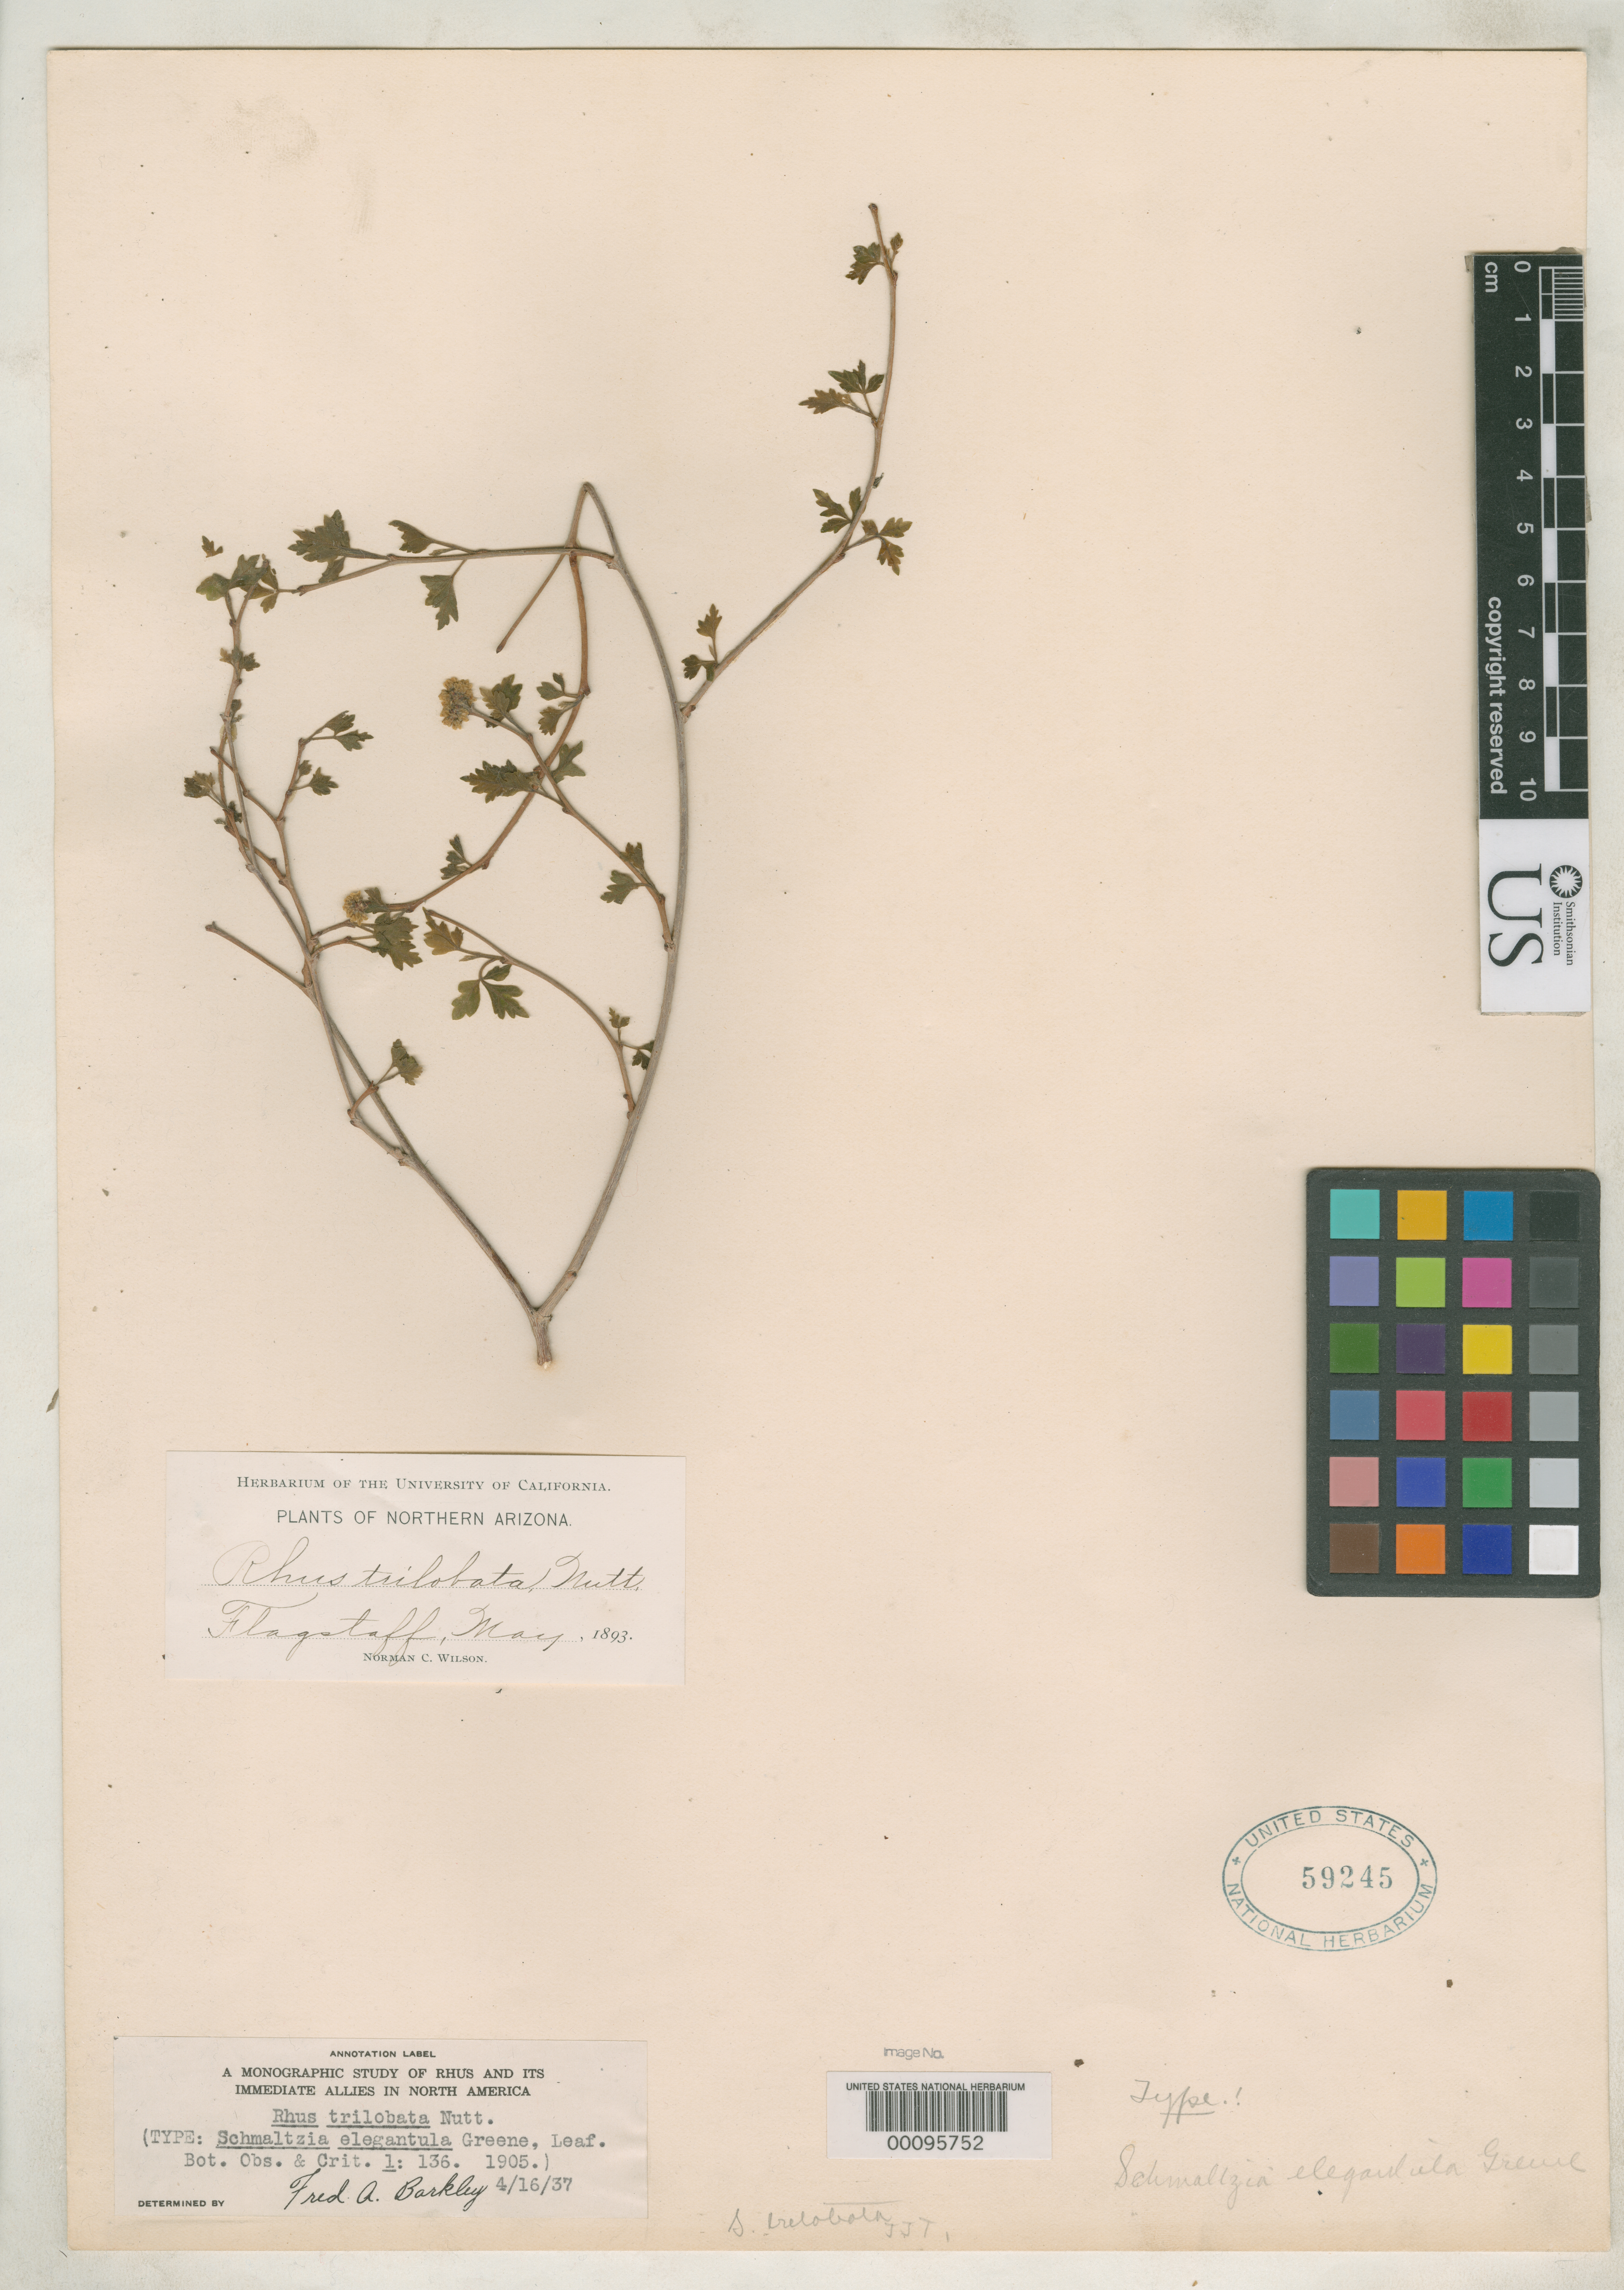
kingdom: Plantae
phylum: Tracheophyta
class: Magnoliopsida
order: Sapindales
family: Anacardiaceae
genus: Schmaltzia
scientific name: Schmaltzia elegantula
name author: Greene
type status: Isotype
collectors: N. C. Wilson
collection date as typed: May 1893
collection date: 1893-05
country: United States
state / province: Arizona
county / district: Coconino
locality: Flagstaff.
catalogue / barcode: US 59245